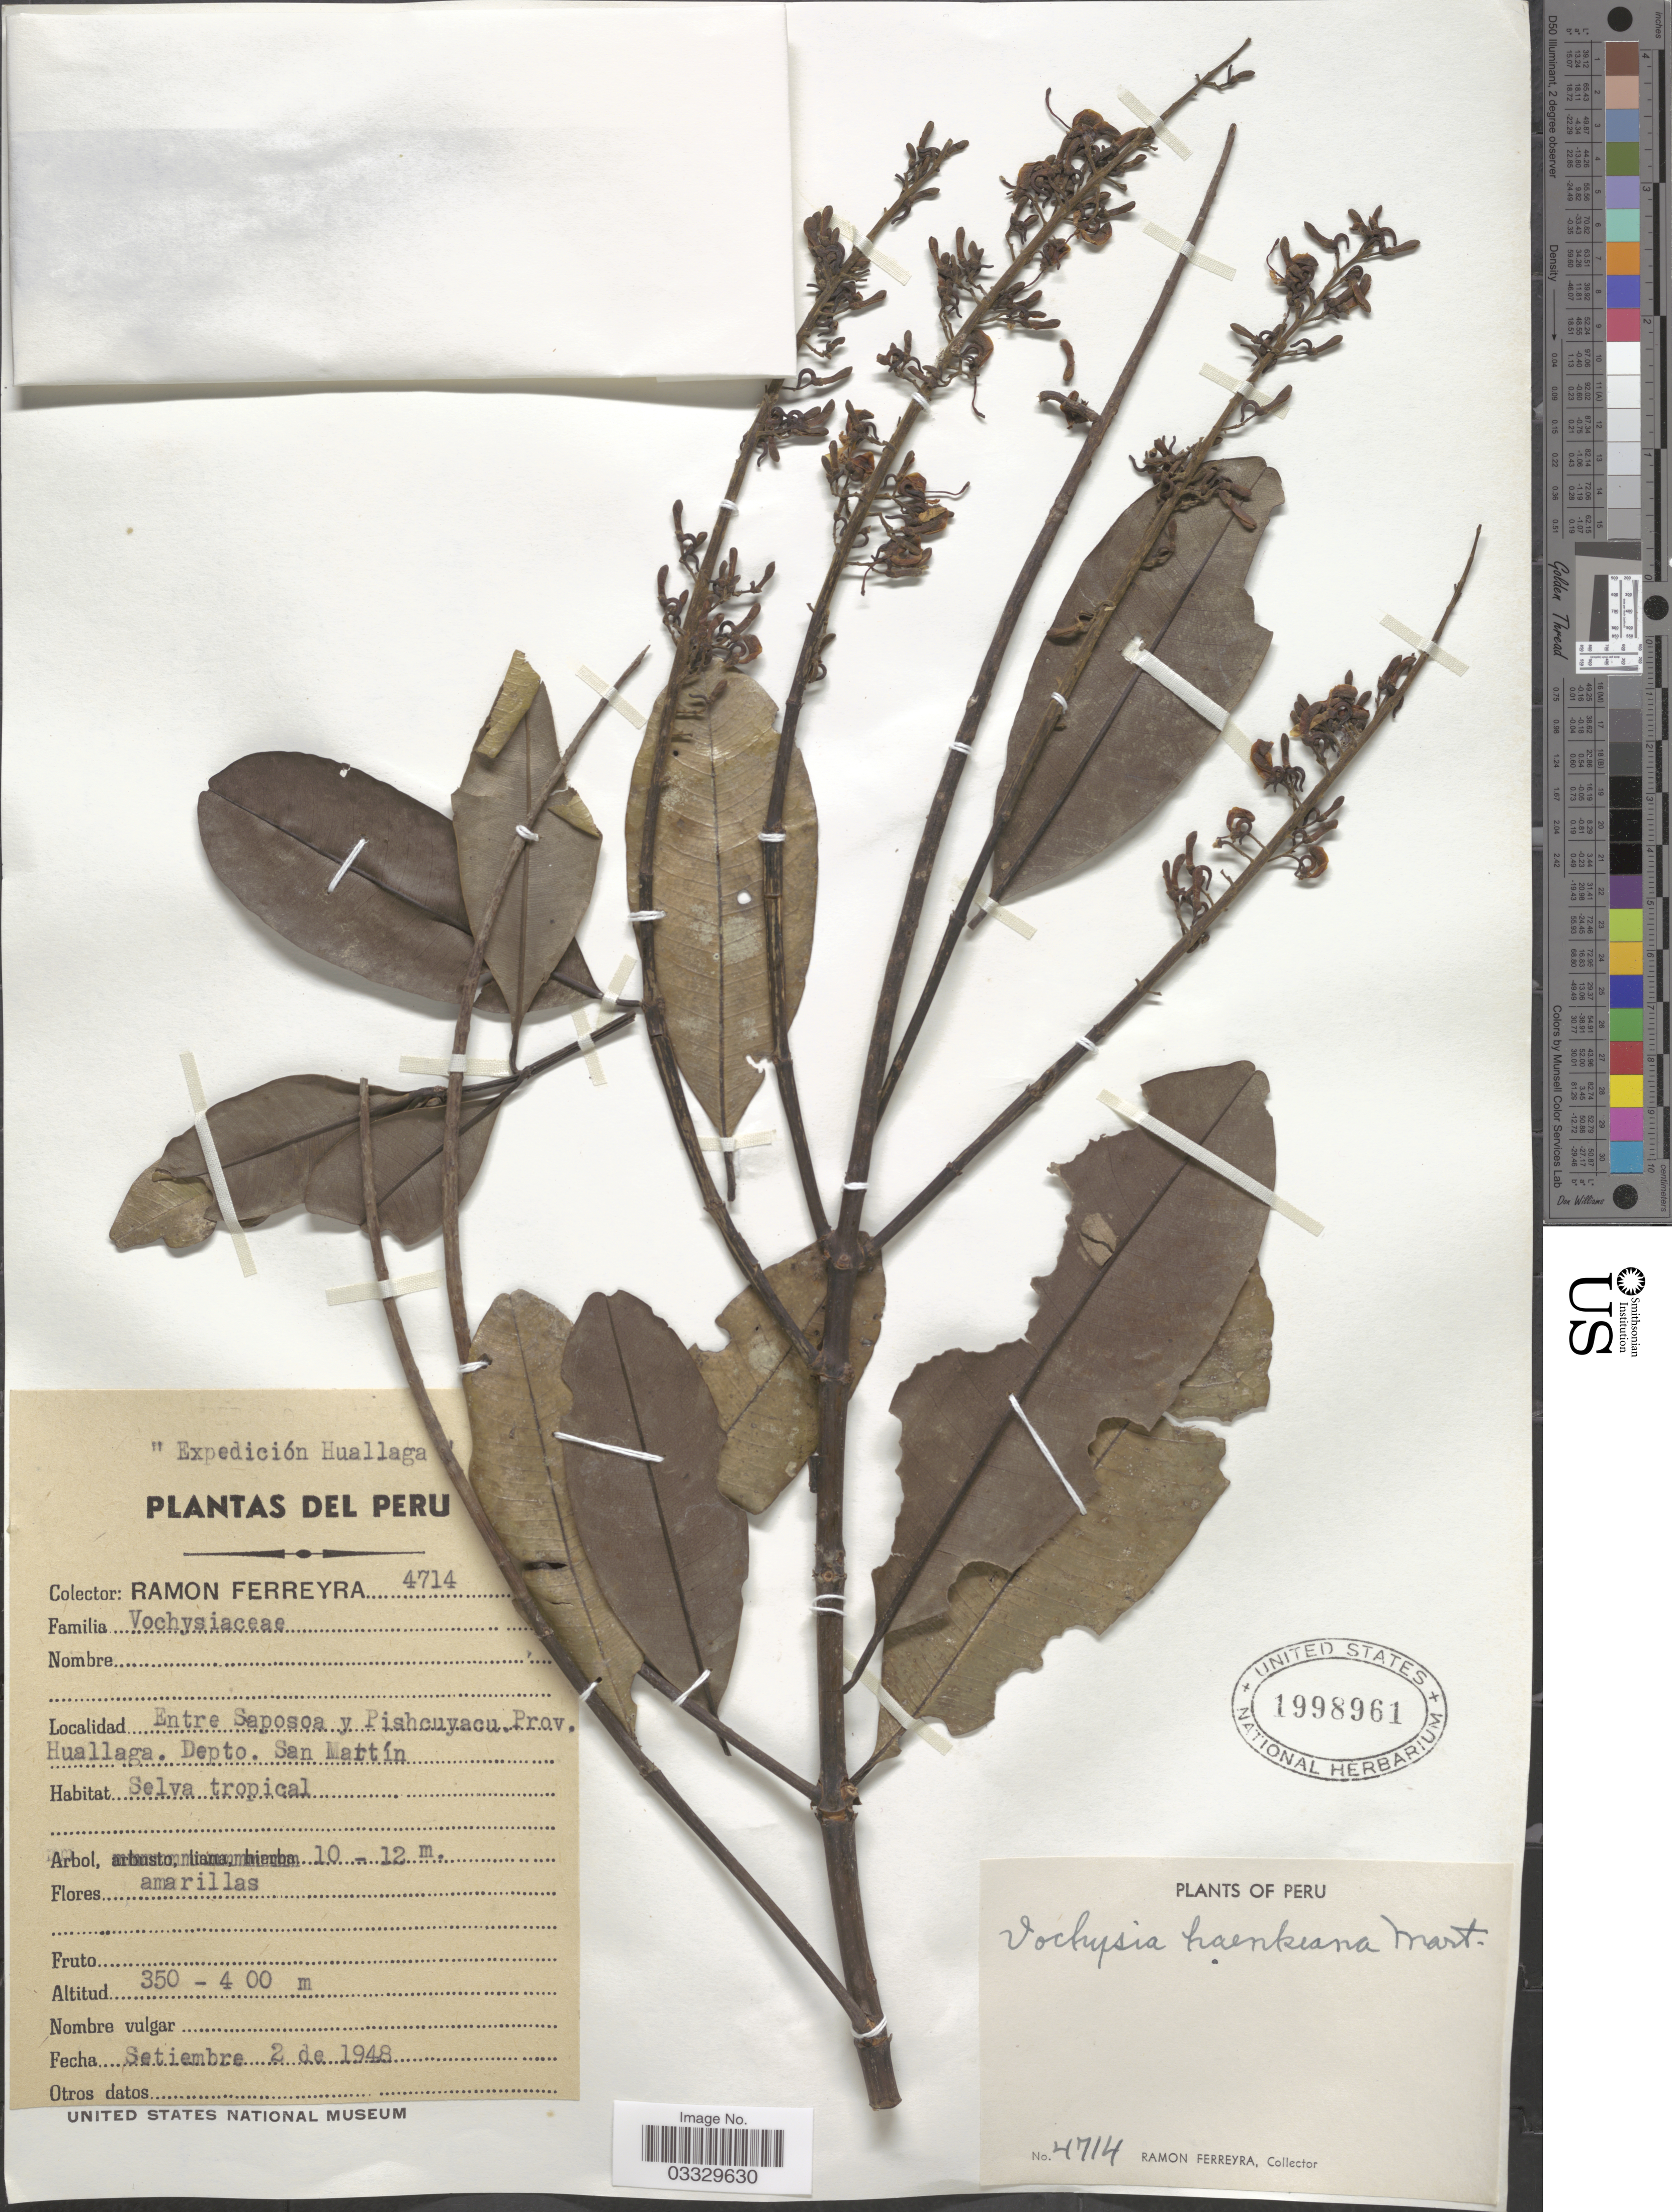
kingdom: Plantae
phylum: Tracheophyta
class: Magnoliopsida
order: Myrtales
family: Vochysiaceae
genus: Vochysia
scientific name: Vochysia haenkeana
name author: Mart.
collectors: R. A. Ferreyra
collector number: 4714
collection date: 1948-09-02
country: Peru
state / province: San Martín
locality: Entre Saposoa y Pishcuyacu. Prov. Huallaga. Depto. San Martín.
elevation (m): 350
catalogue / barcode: US 1998961